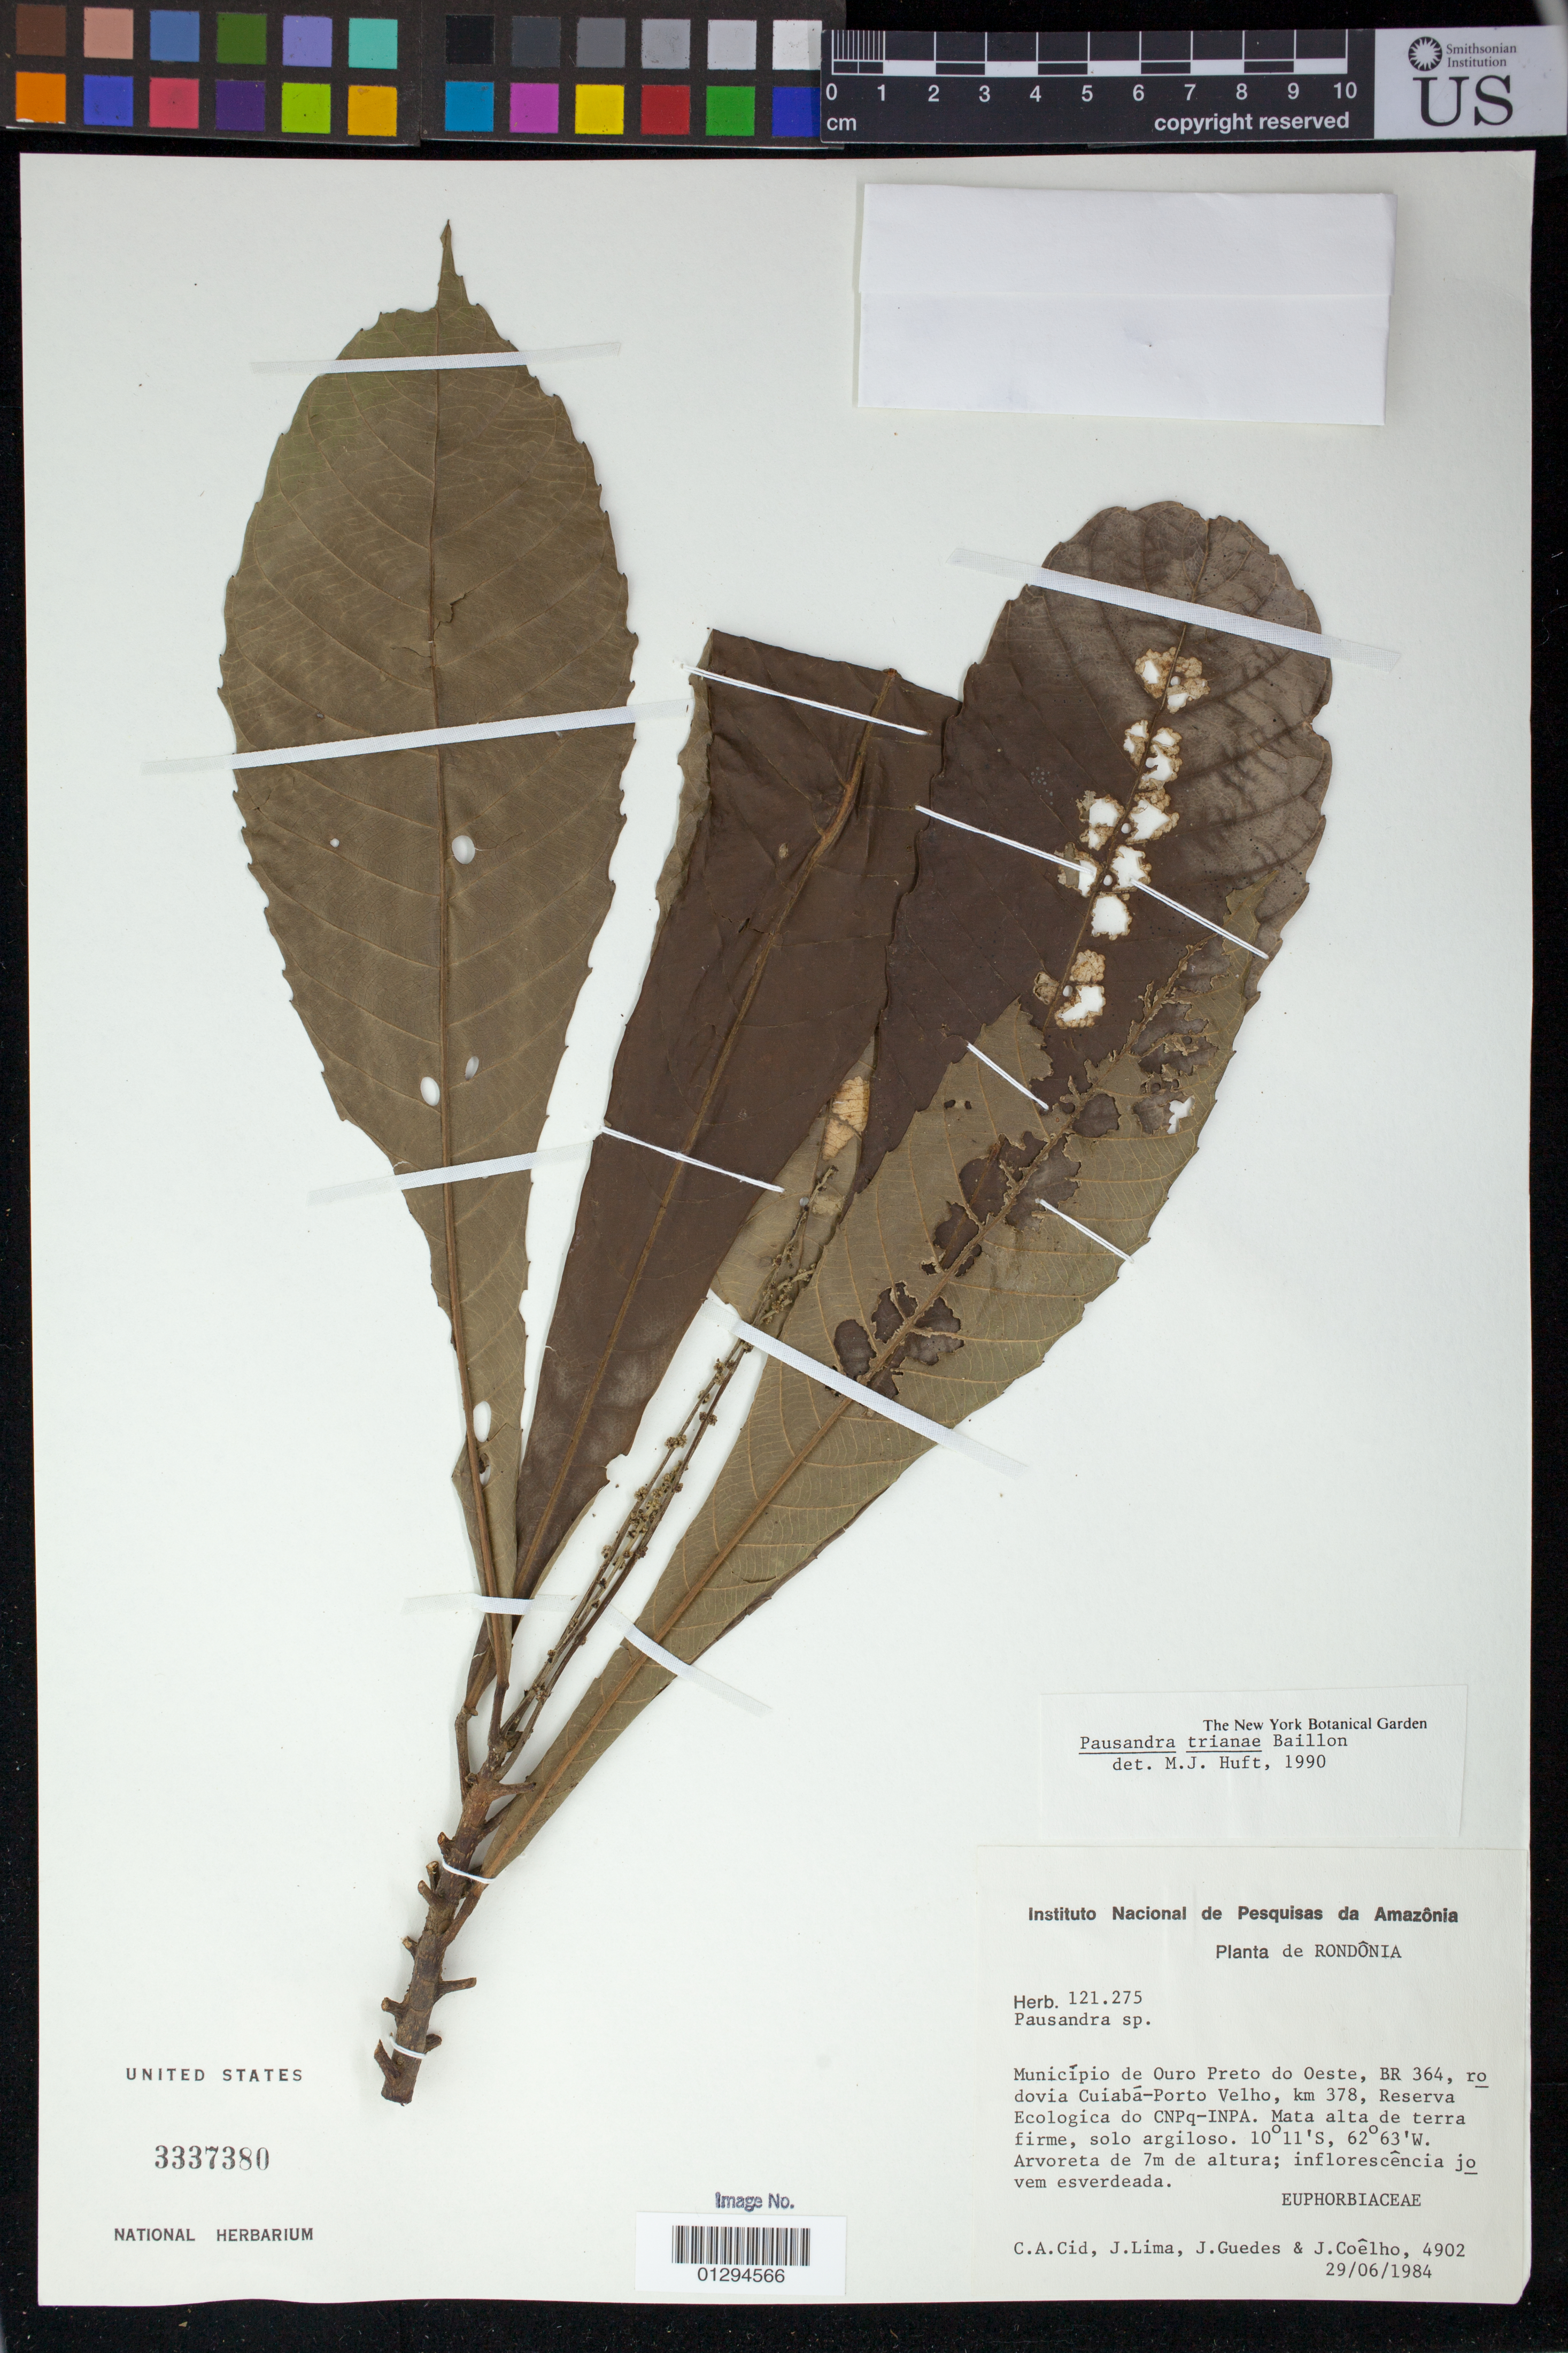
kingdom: Plantae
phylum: Tracheophyta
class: Magnoliopsida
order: Malpighiales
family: Euphorbiaceae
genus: Pausandra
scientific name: Pausandra trianae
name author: (Müll. Arg.) Baill.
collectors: C. A. Cid Ferreira, J. Lima, J. Guedes & J. Coêlho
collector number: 4902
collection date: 1984-06-29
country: Brazil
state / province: Rondônia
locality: Municipio de Ouro Preto do Oeste, BR 364, rodovia Cuiaba-Porto Velho, km 378, Reserva Ecologica do CNPq-INPA.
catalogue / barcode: US 3337380